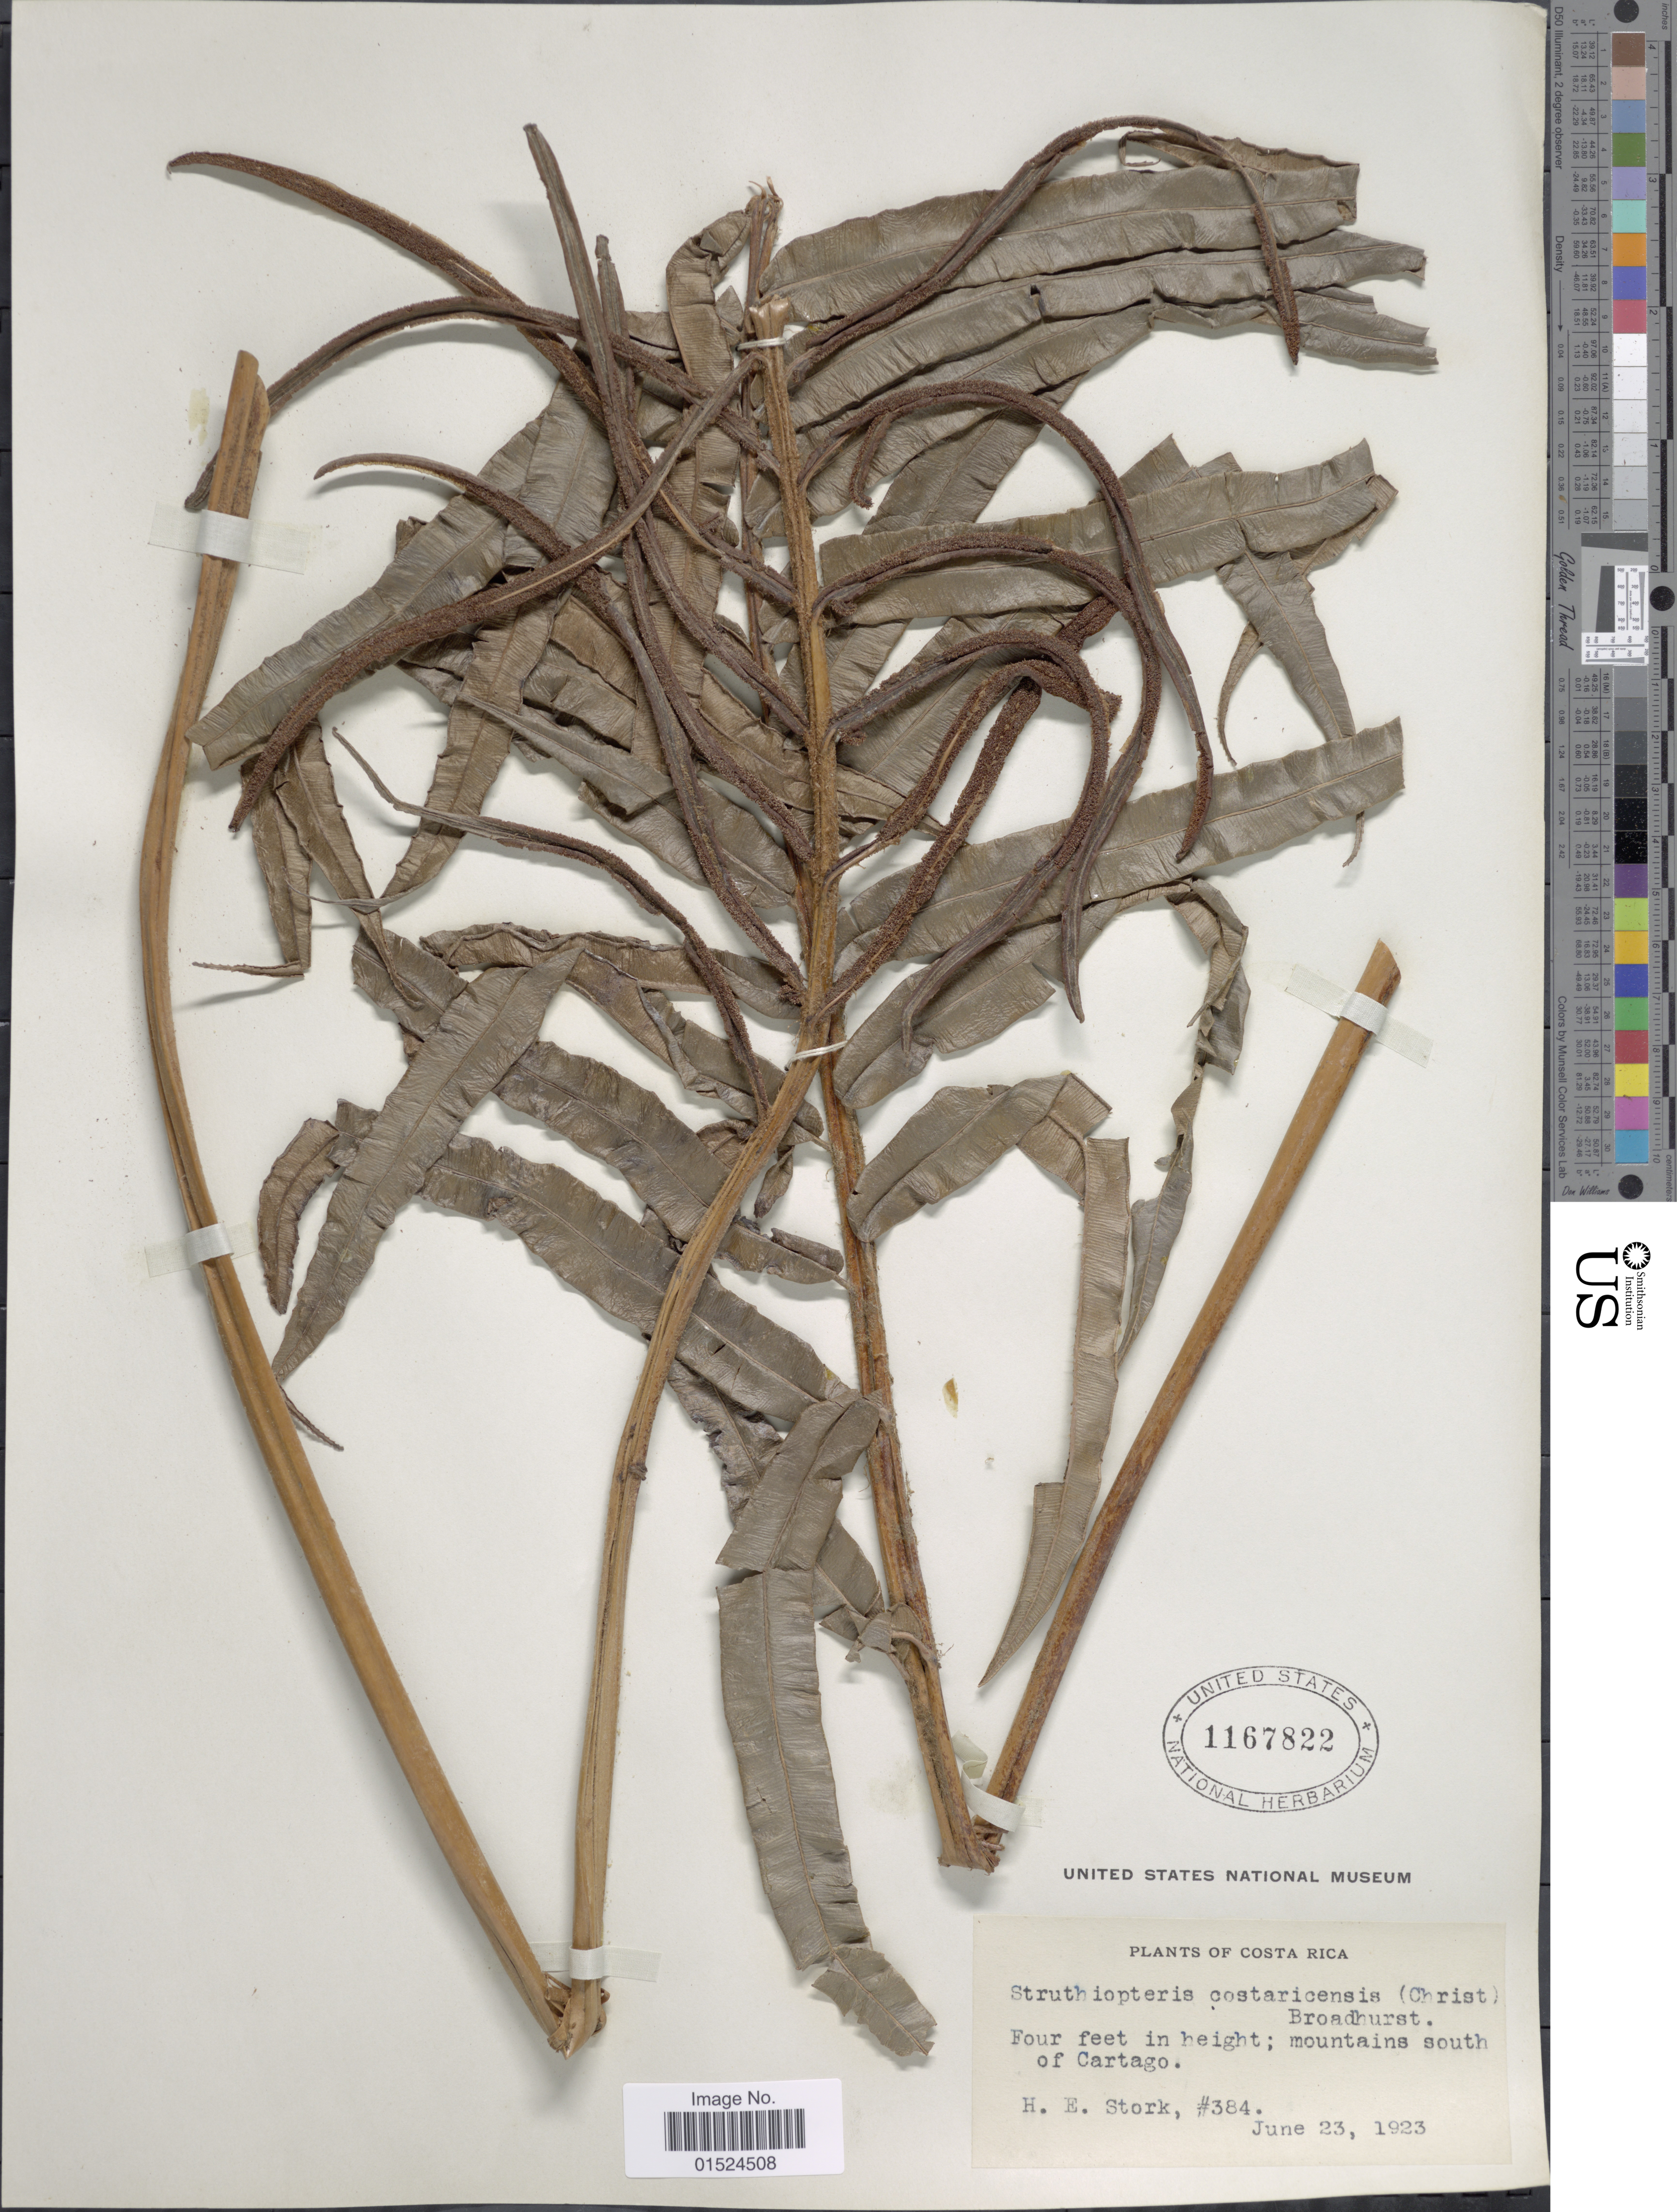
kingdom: Plantae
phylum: Tracheophyta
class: Polypodiopsida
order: Polypodiales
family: Blechnaceae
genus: Blechnum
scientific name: Blechnum schiedeanum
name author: (Schltdl. ex C. Presl) Hieron.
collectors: H. E. Stork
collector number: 384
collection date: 1923-06-23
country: Costa Rica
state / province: Cartago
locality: Four feet in height; mountains south of Cartago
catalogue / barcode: US 1167822